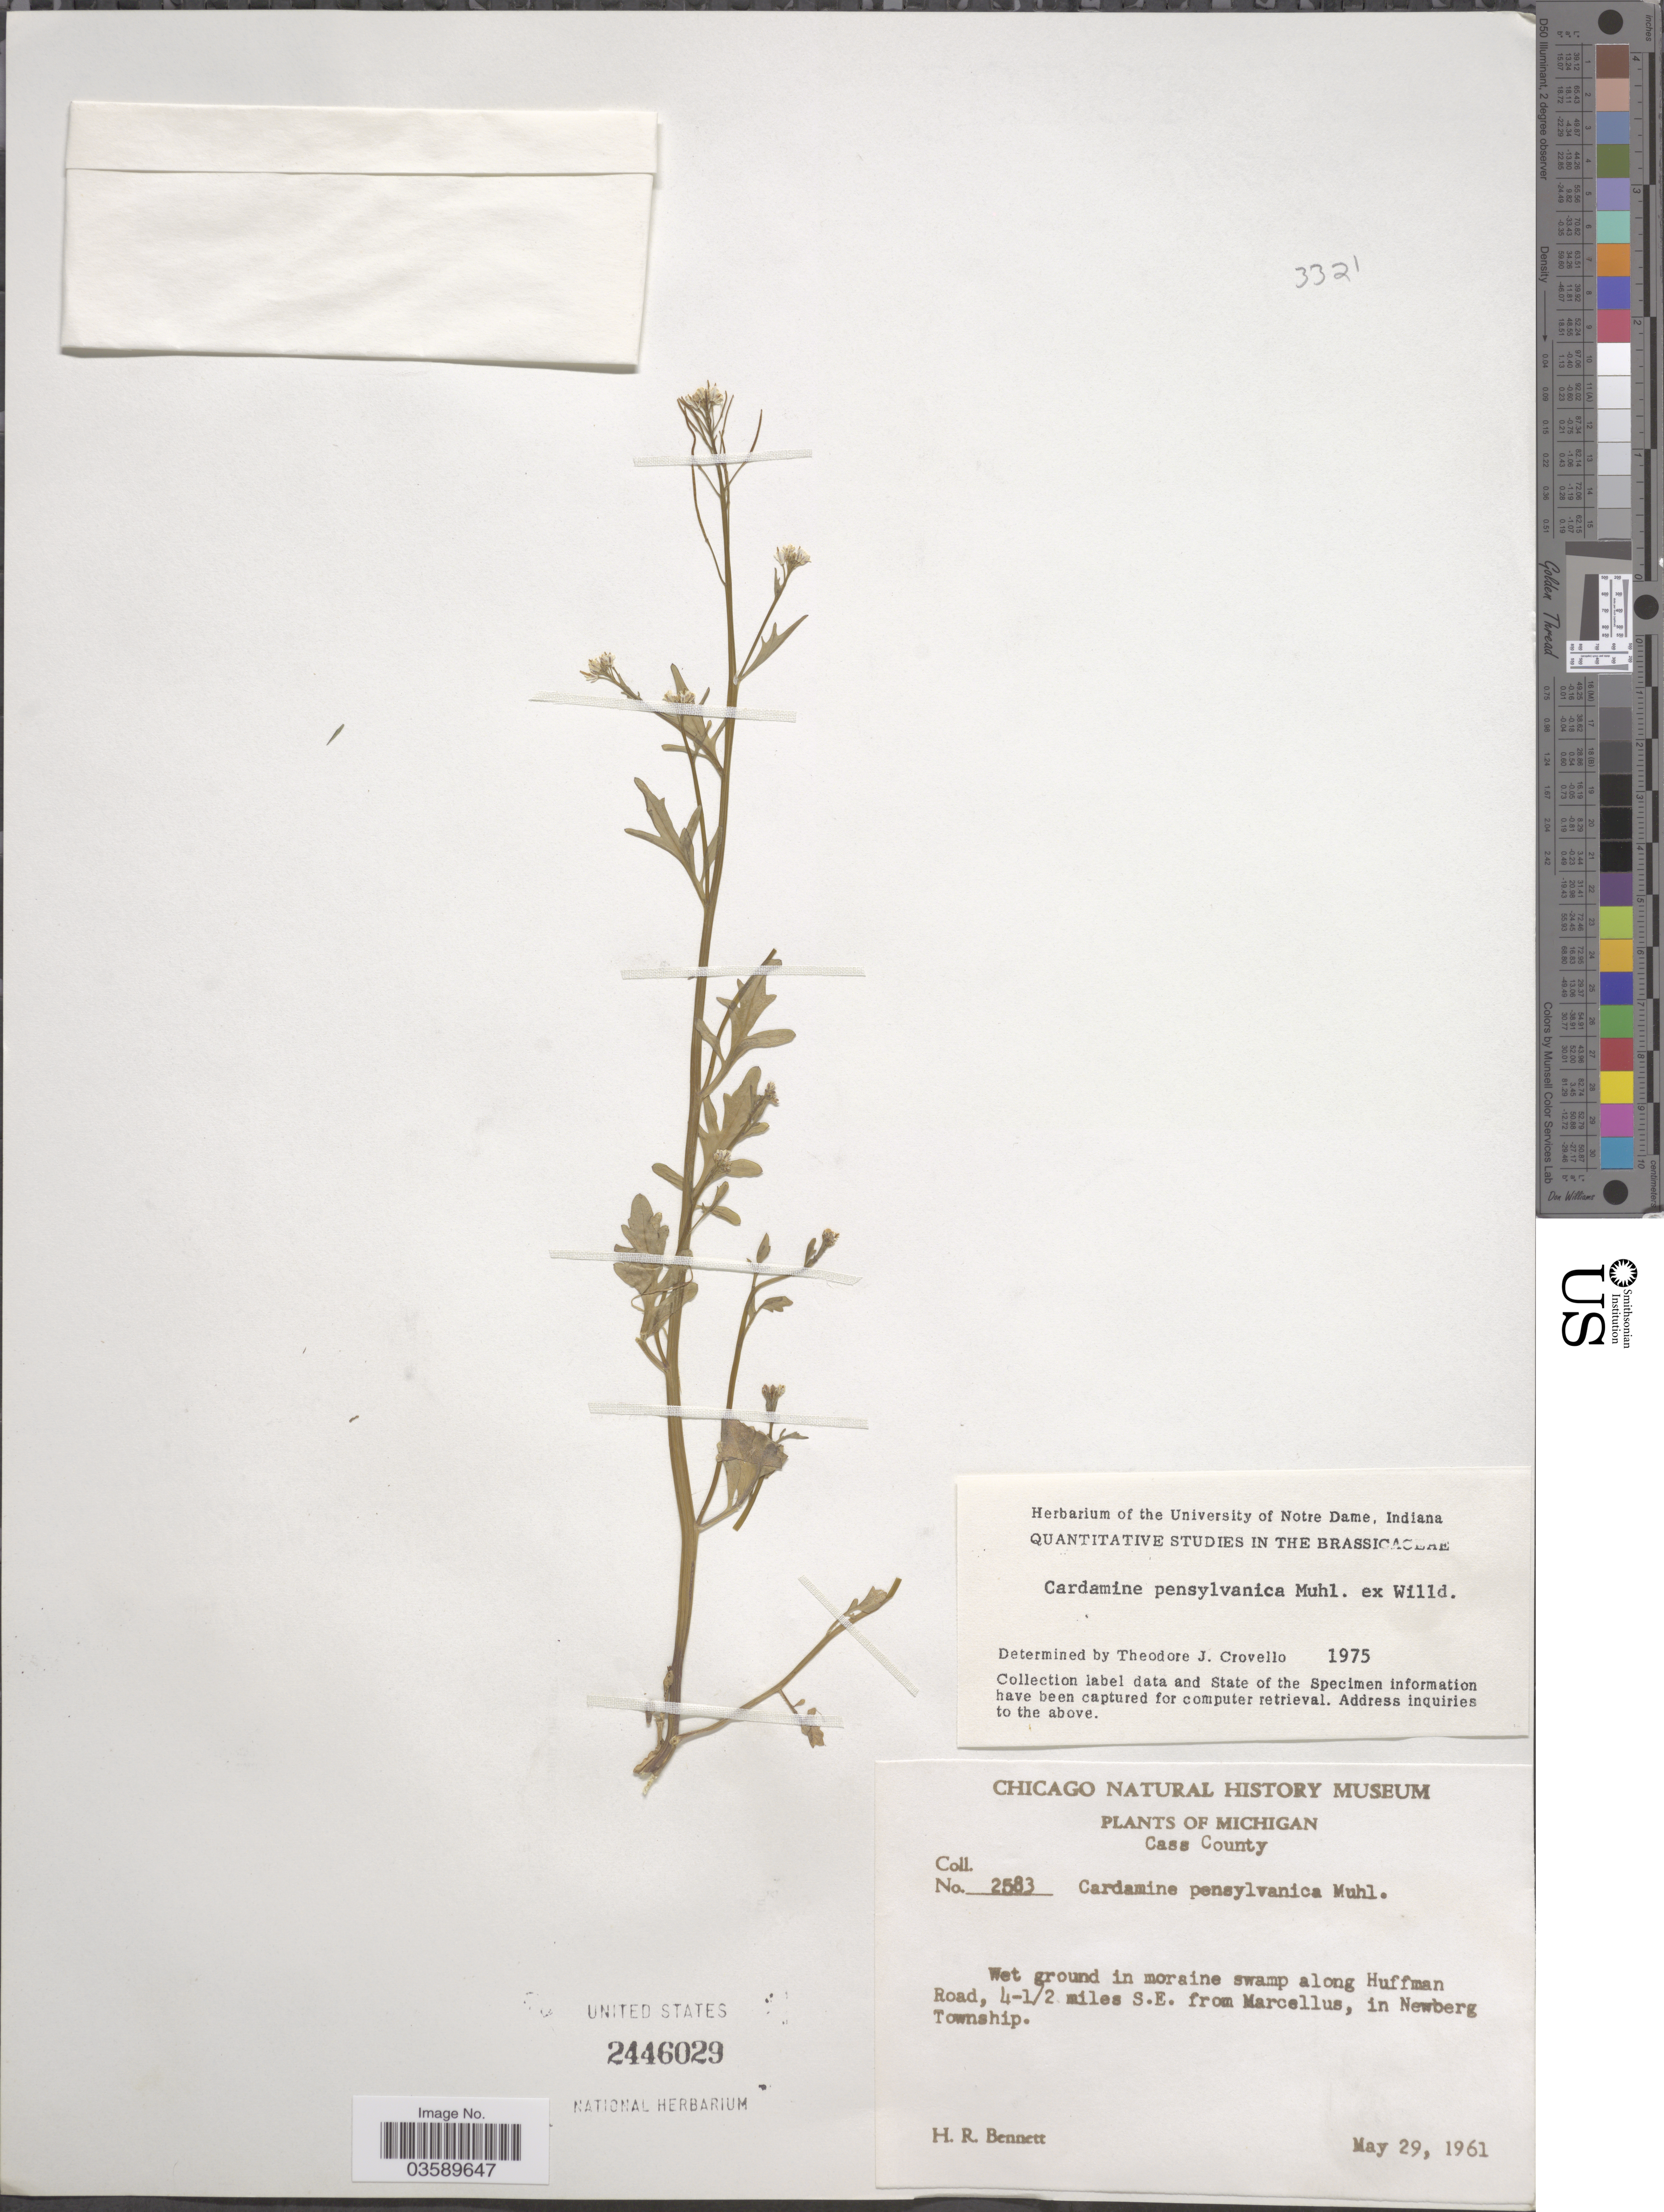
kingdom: Plantae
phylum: Tracheophyta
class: Magnoliopsida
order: Brassicales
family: Brassicaceae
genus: Cardamine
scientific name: Cardamine pensylvanica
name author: Muhl. ex Willd.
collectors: H. R. Bennett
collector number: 2583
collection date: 1961-05-29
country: United States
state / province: Michigan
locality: Cass County. Wet ground in moraine swamp along Huffman Road, 4-1/2 miles S.E. from Marcellus, in Newberg Township.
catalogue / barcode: US 2446029